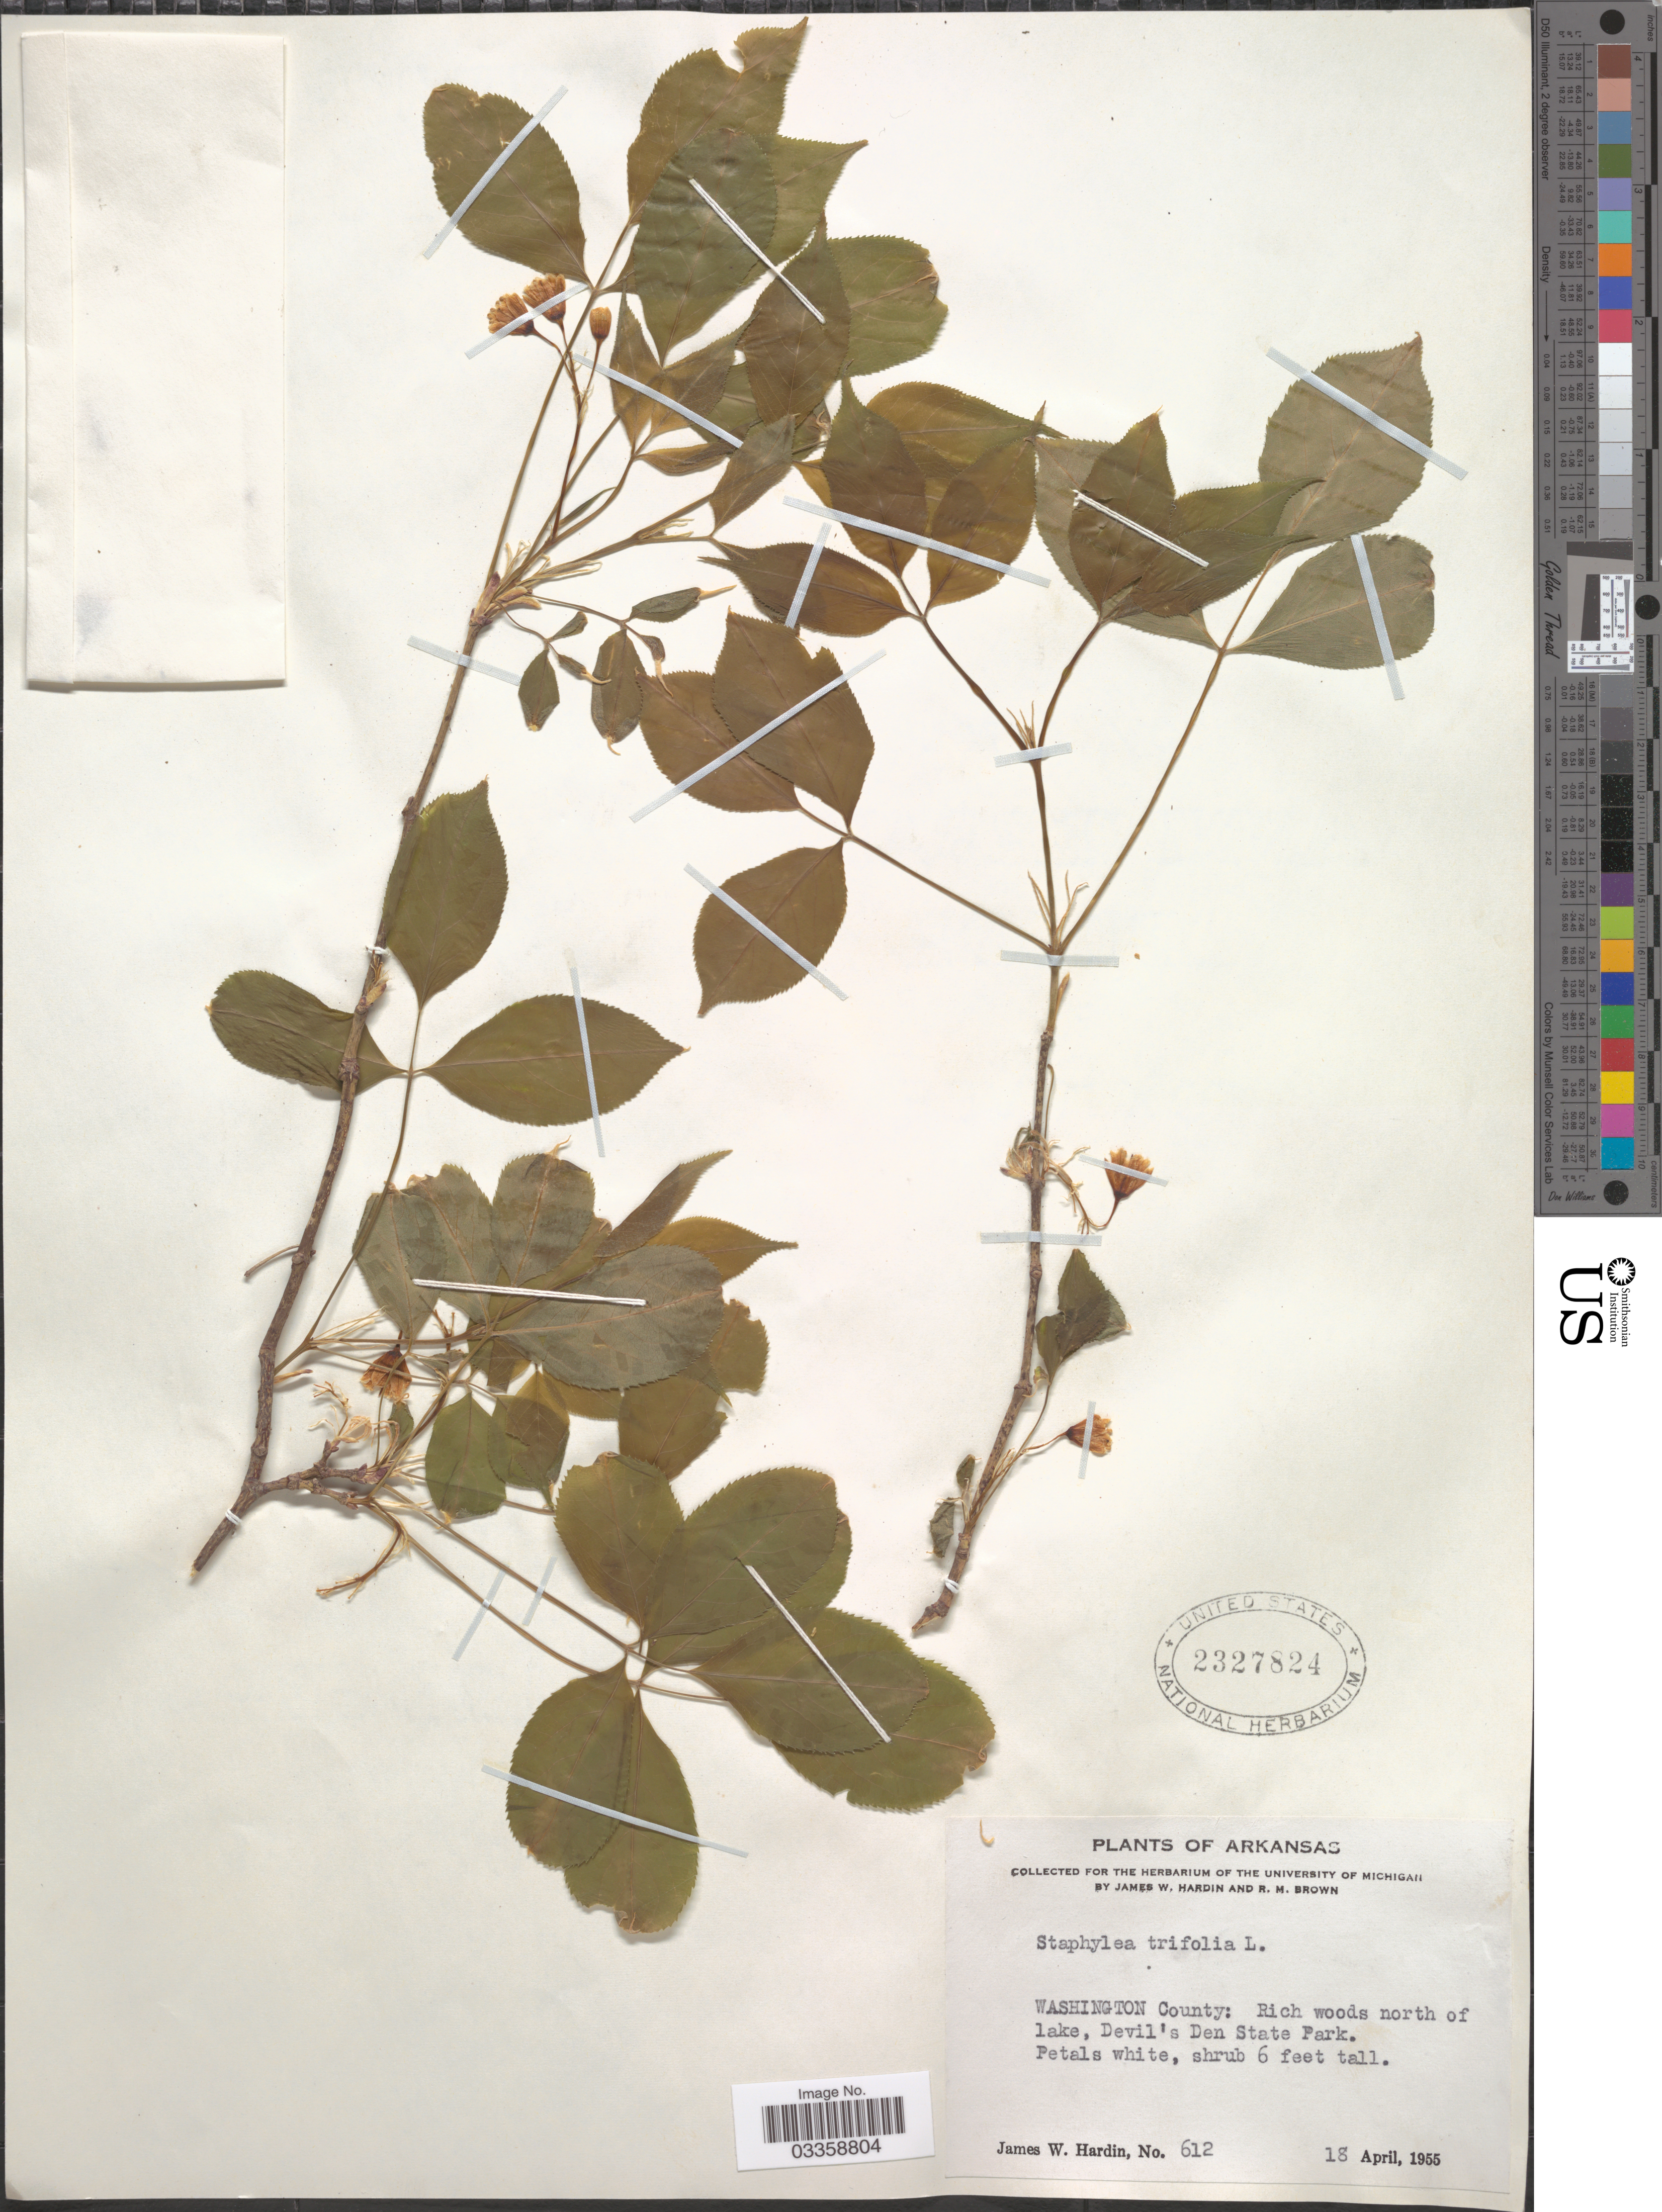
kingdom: Plantae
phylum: Tracheophyta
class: Magnoliopsida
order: Crossosomatales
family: Staphyleaceae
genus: Staphylea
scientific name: Staphylea trifolia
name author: L.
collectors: J. W. Hardin & R. Brown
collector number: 612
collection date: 1955-04-18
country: United States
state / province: Arkansas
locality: Washington County: Rich woods north of lake, Devil's Den State Park.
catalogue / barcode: US 2327824